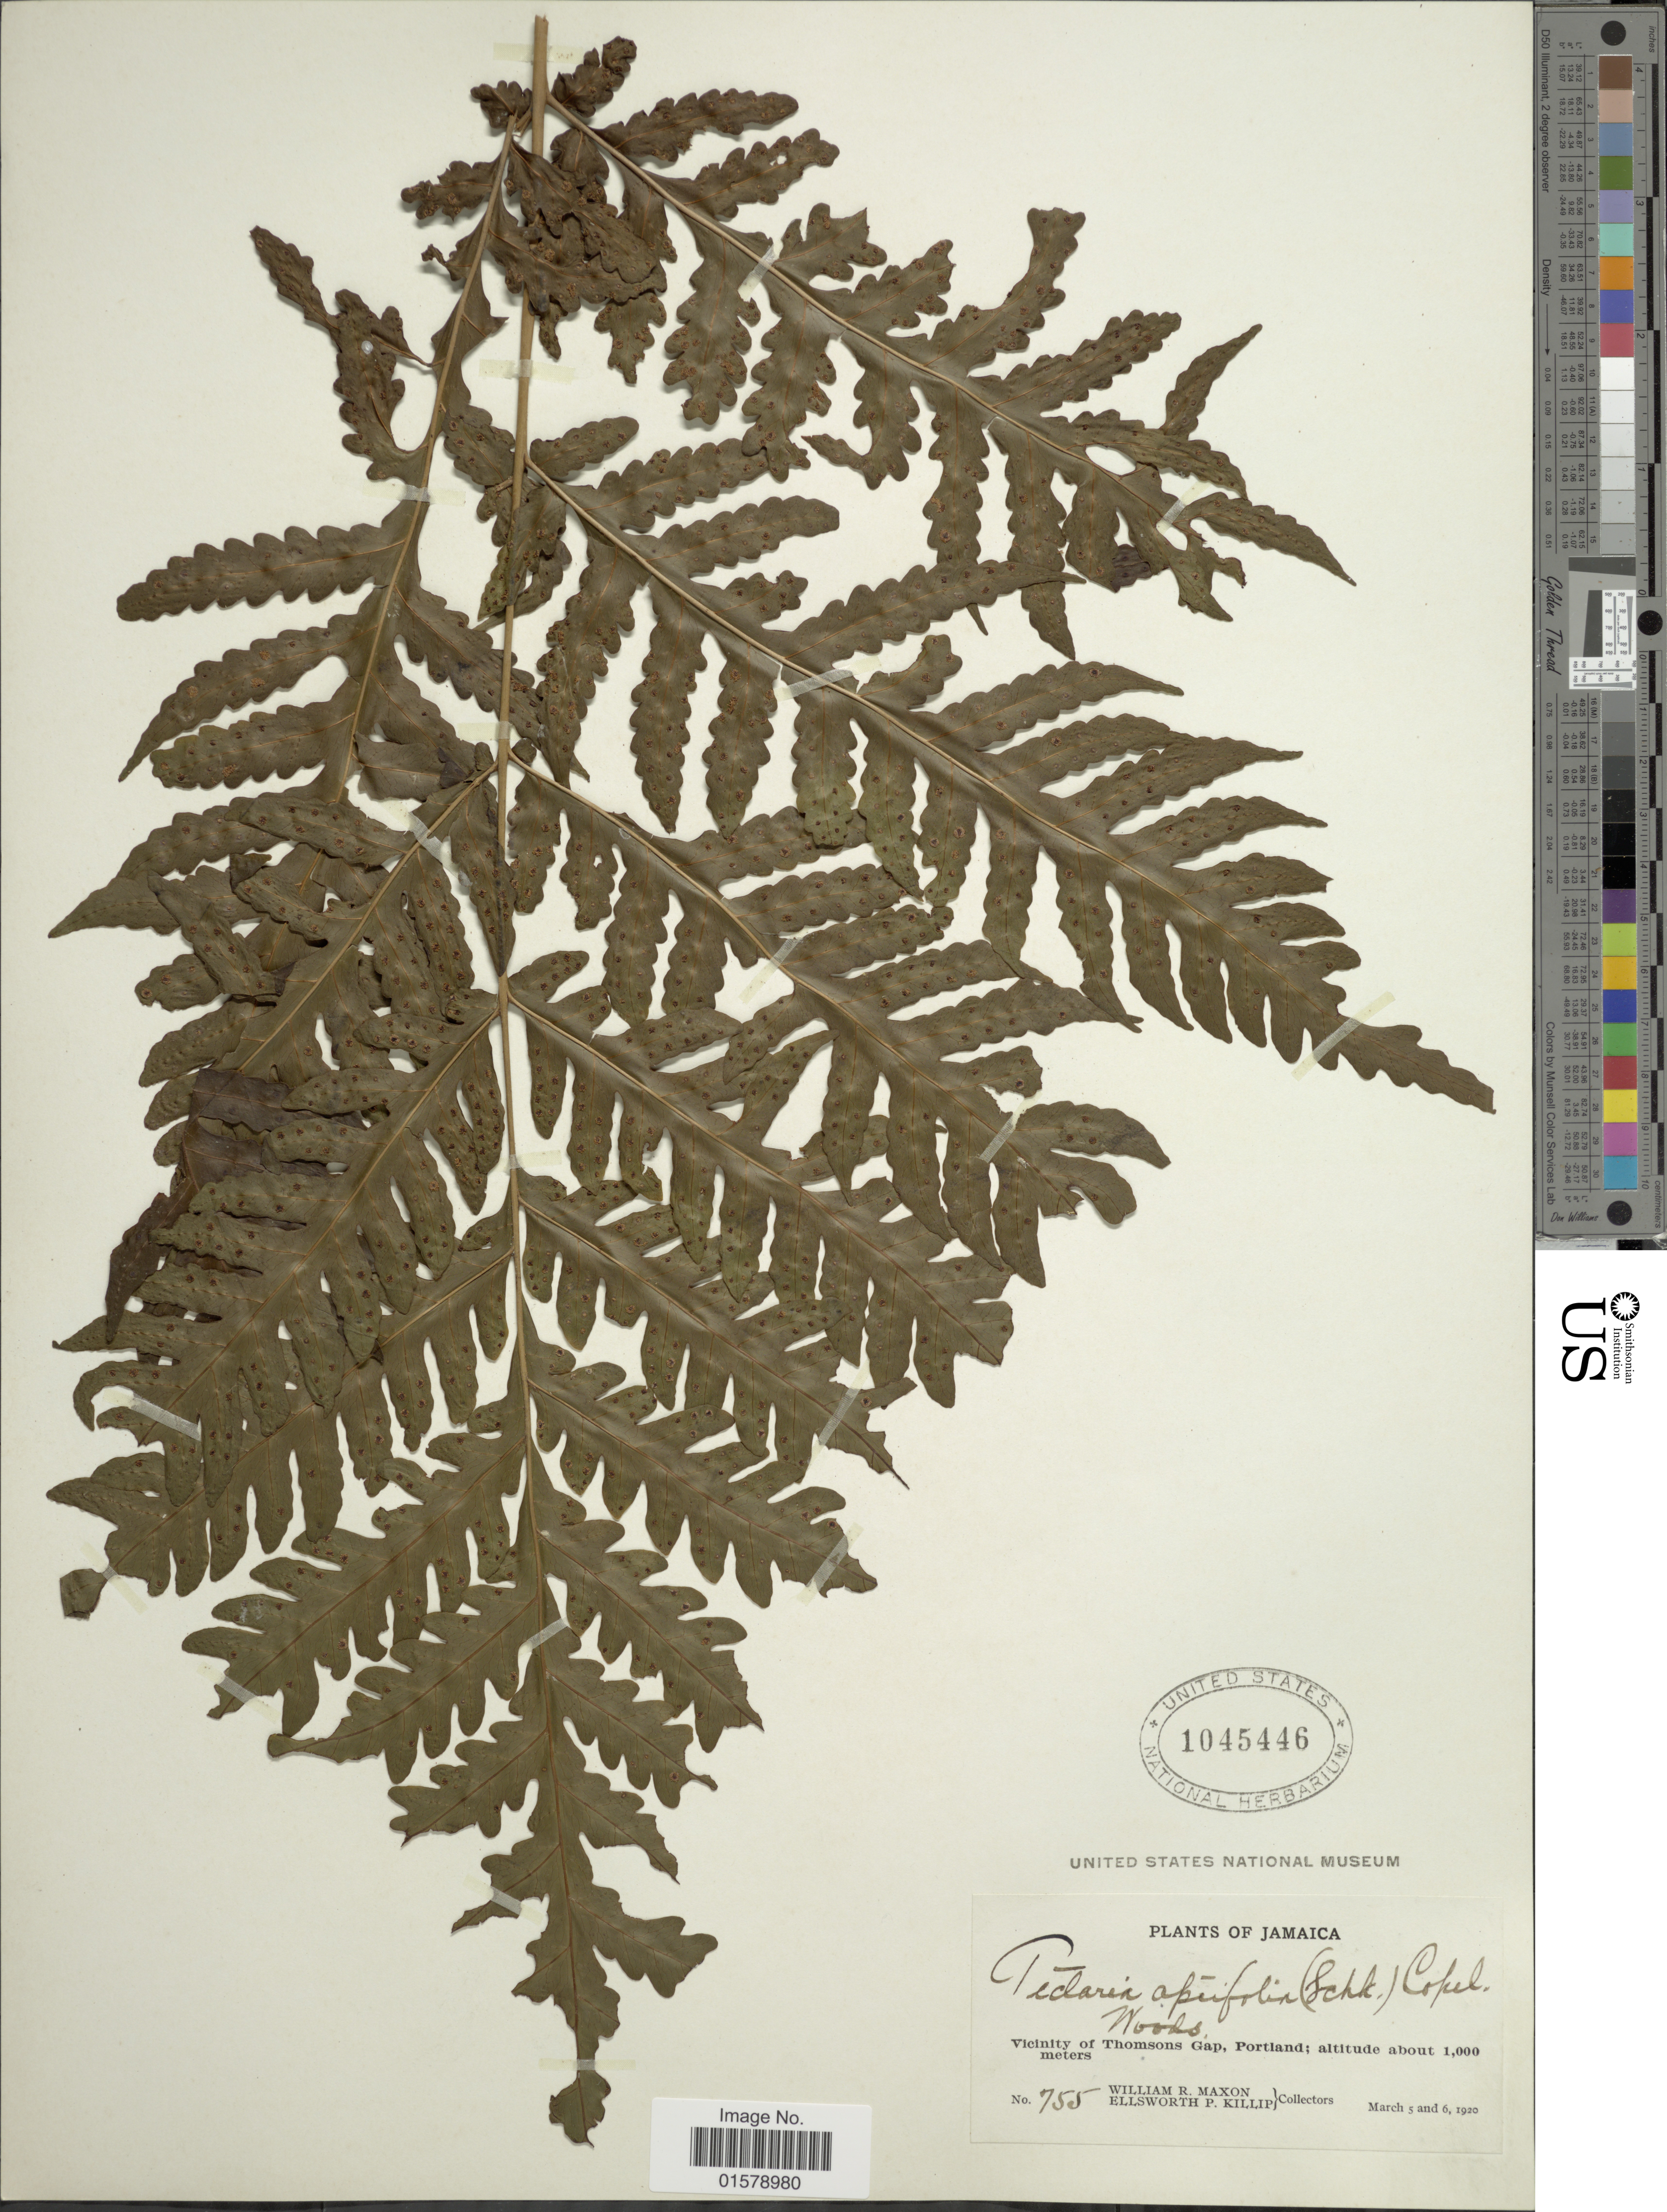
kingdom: Plantae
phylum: Tracheophyta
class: Polypodiopsida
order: Polypodiales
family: Tectariaceae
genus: Tectaria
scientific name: Tectaria apiifolia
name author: (Schkuhr) Copel.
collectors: W. R. Maxon & E. P. Killip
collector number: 755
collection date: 1920-03-05/1920-03-06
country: Jamaica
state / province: Portland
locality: Vicinity of Thomson Gap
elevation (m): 1000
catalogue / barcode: US 1045446